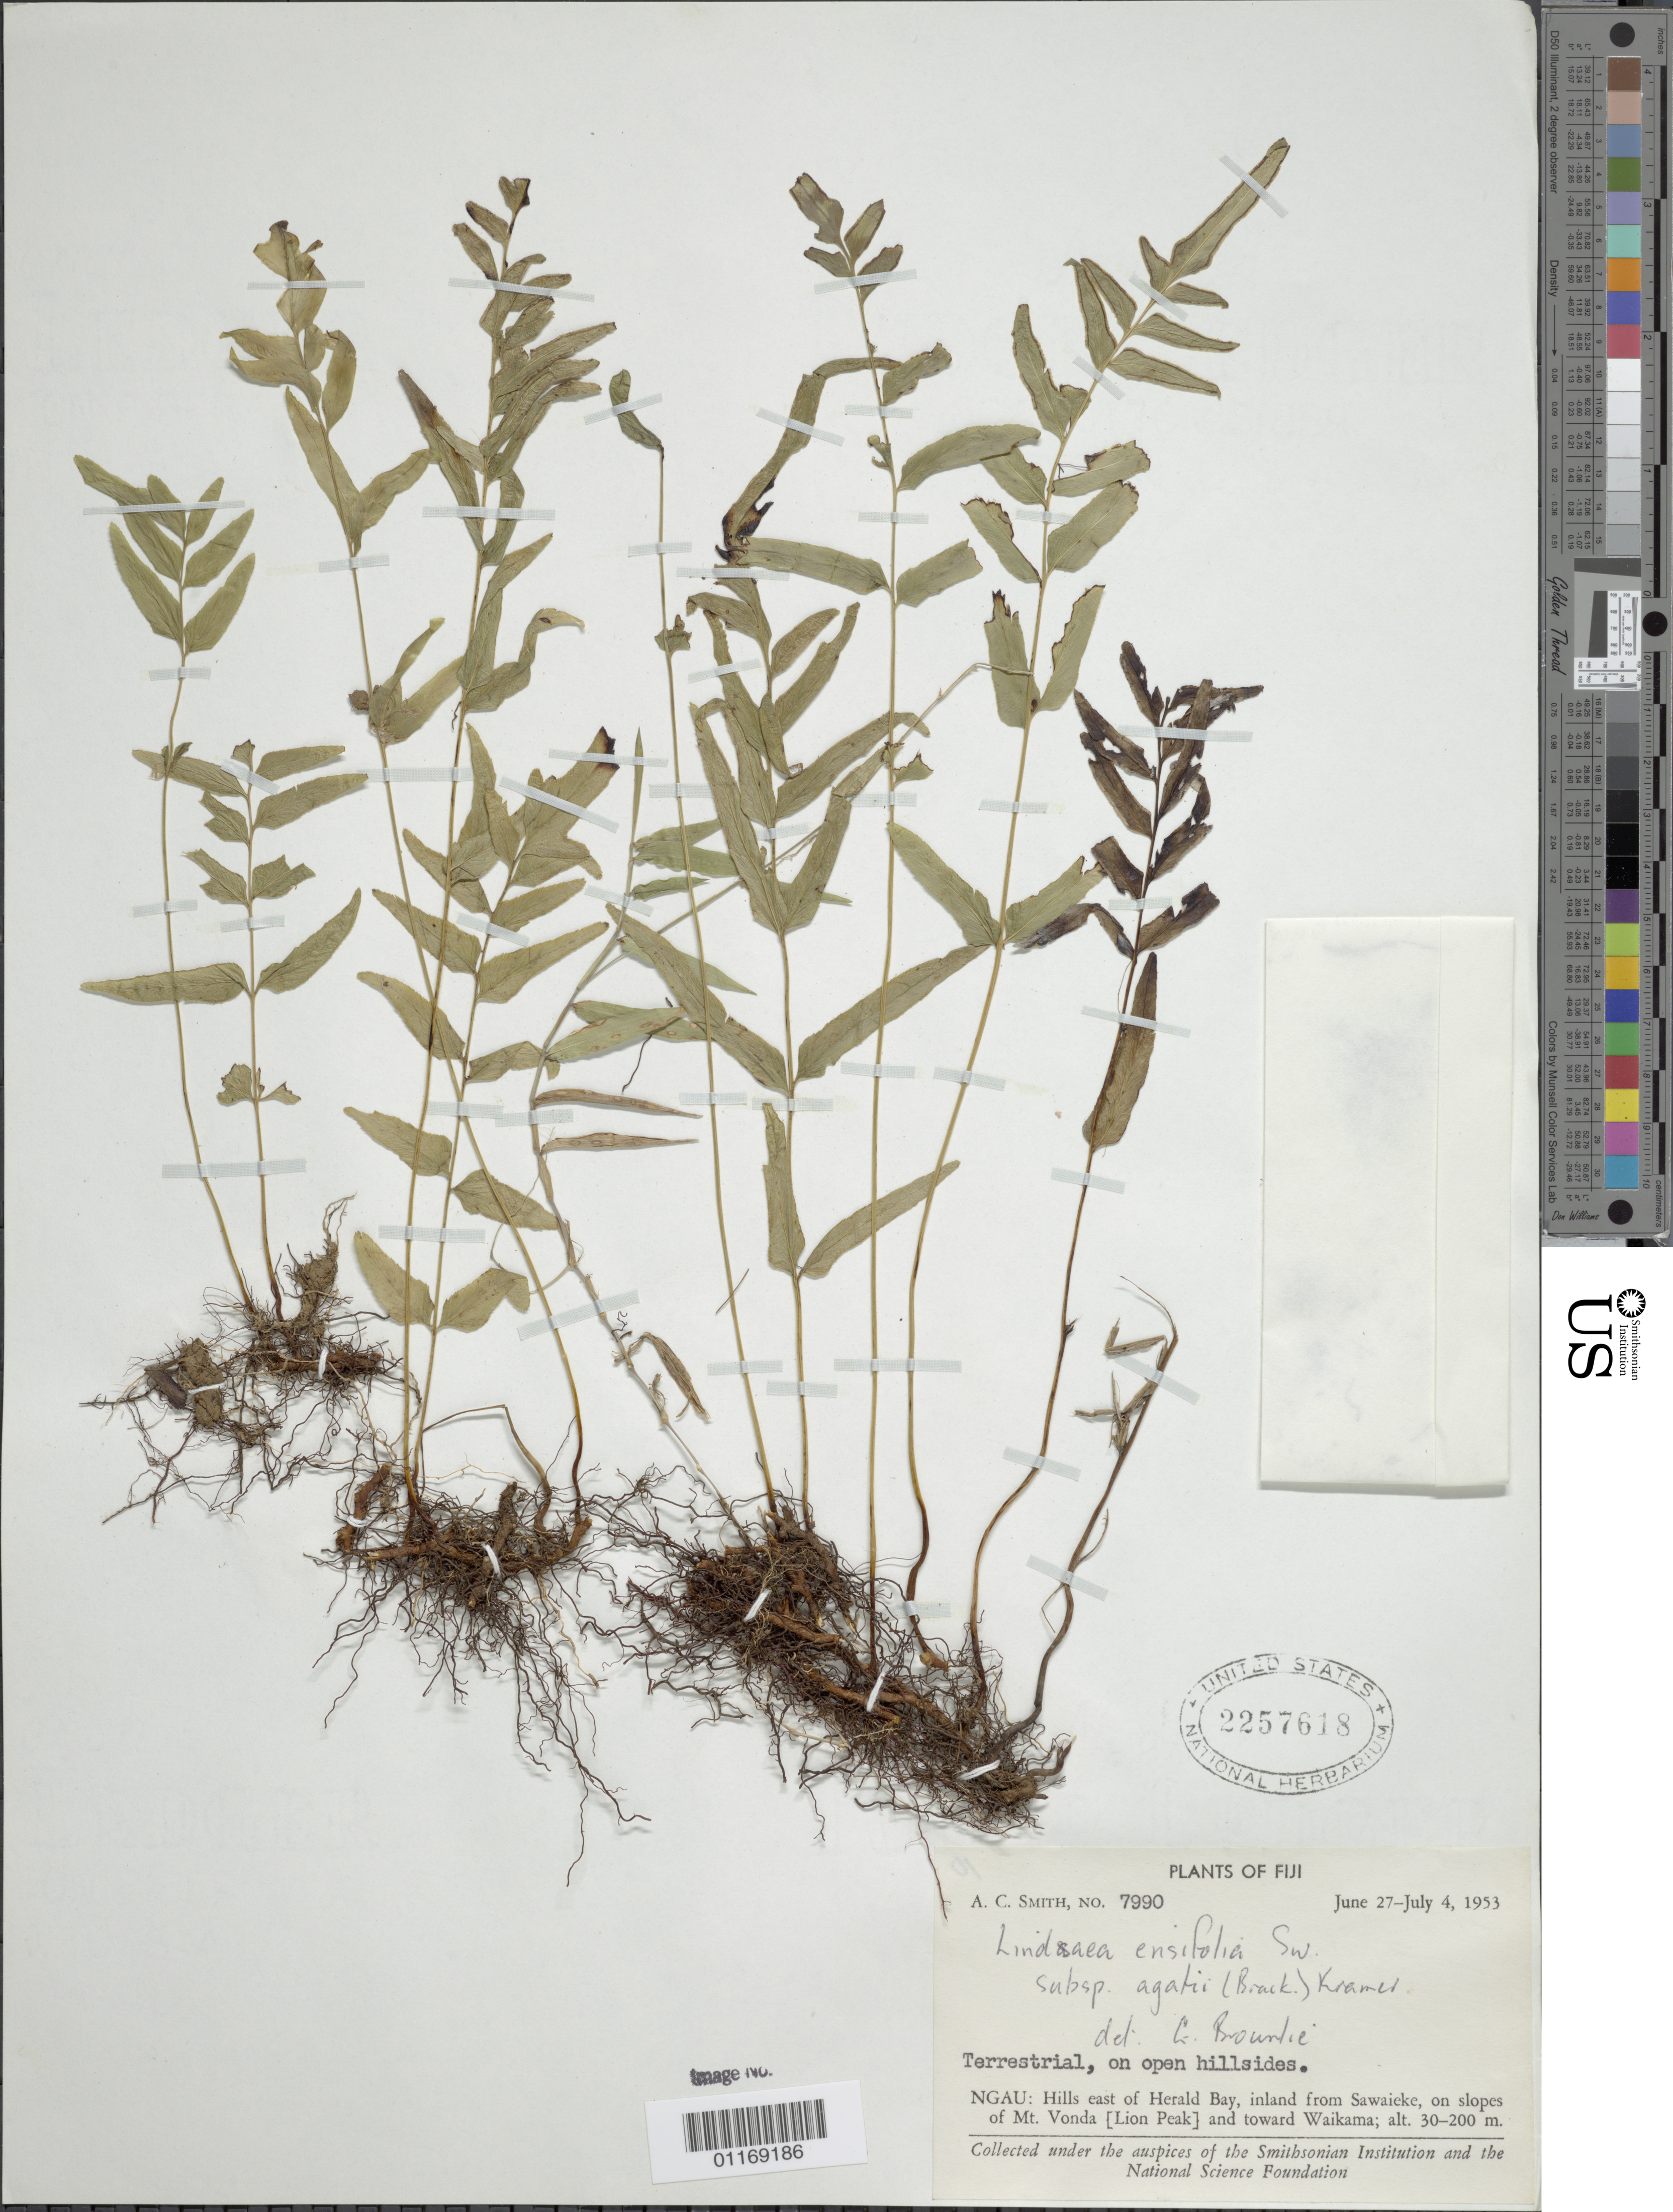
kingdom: Plantae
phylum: Tracheophyta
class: Polypodiopsida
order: Polypodiales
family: Lindsaeaceae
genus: Lindsaea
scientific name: Lindsaea ensifolia subsp. agatii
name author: (Brack.) K.U. Kramer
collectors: A. C. Smith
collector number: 7990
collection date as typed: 27 Jun 1953 to 04 Jul 1953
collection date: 1953-06-27/1953-07-04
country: Fiji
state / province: Eastern Division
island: Gau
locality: Ngau, e of herald bay, inland from sawaieke. on slopes of Mt. Vonda [ngau i. = gau i.] [Lomaiviti Is.]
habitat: open hillsides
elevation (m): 30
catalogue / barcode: US 2257618